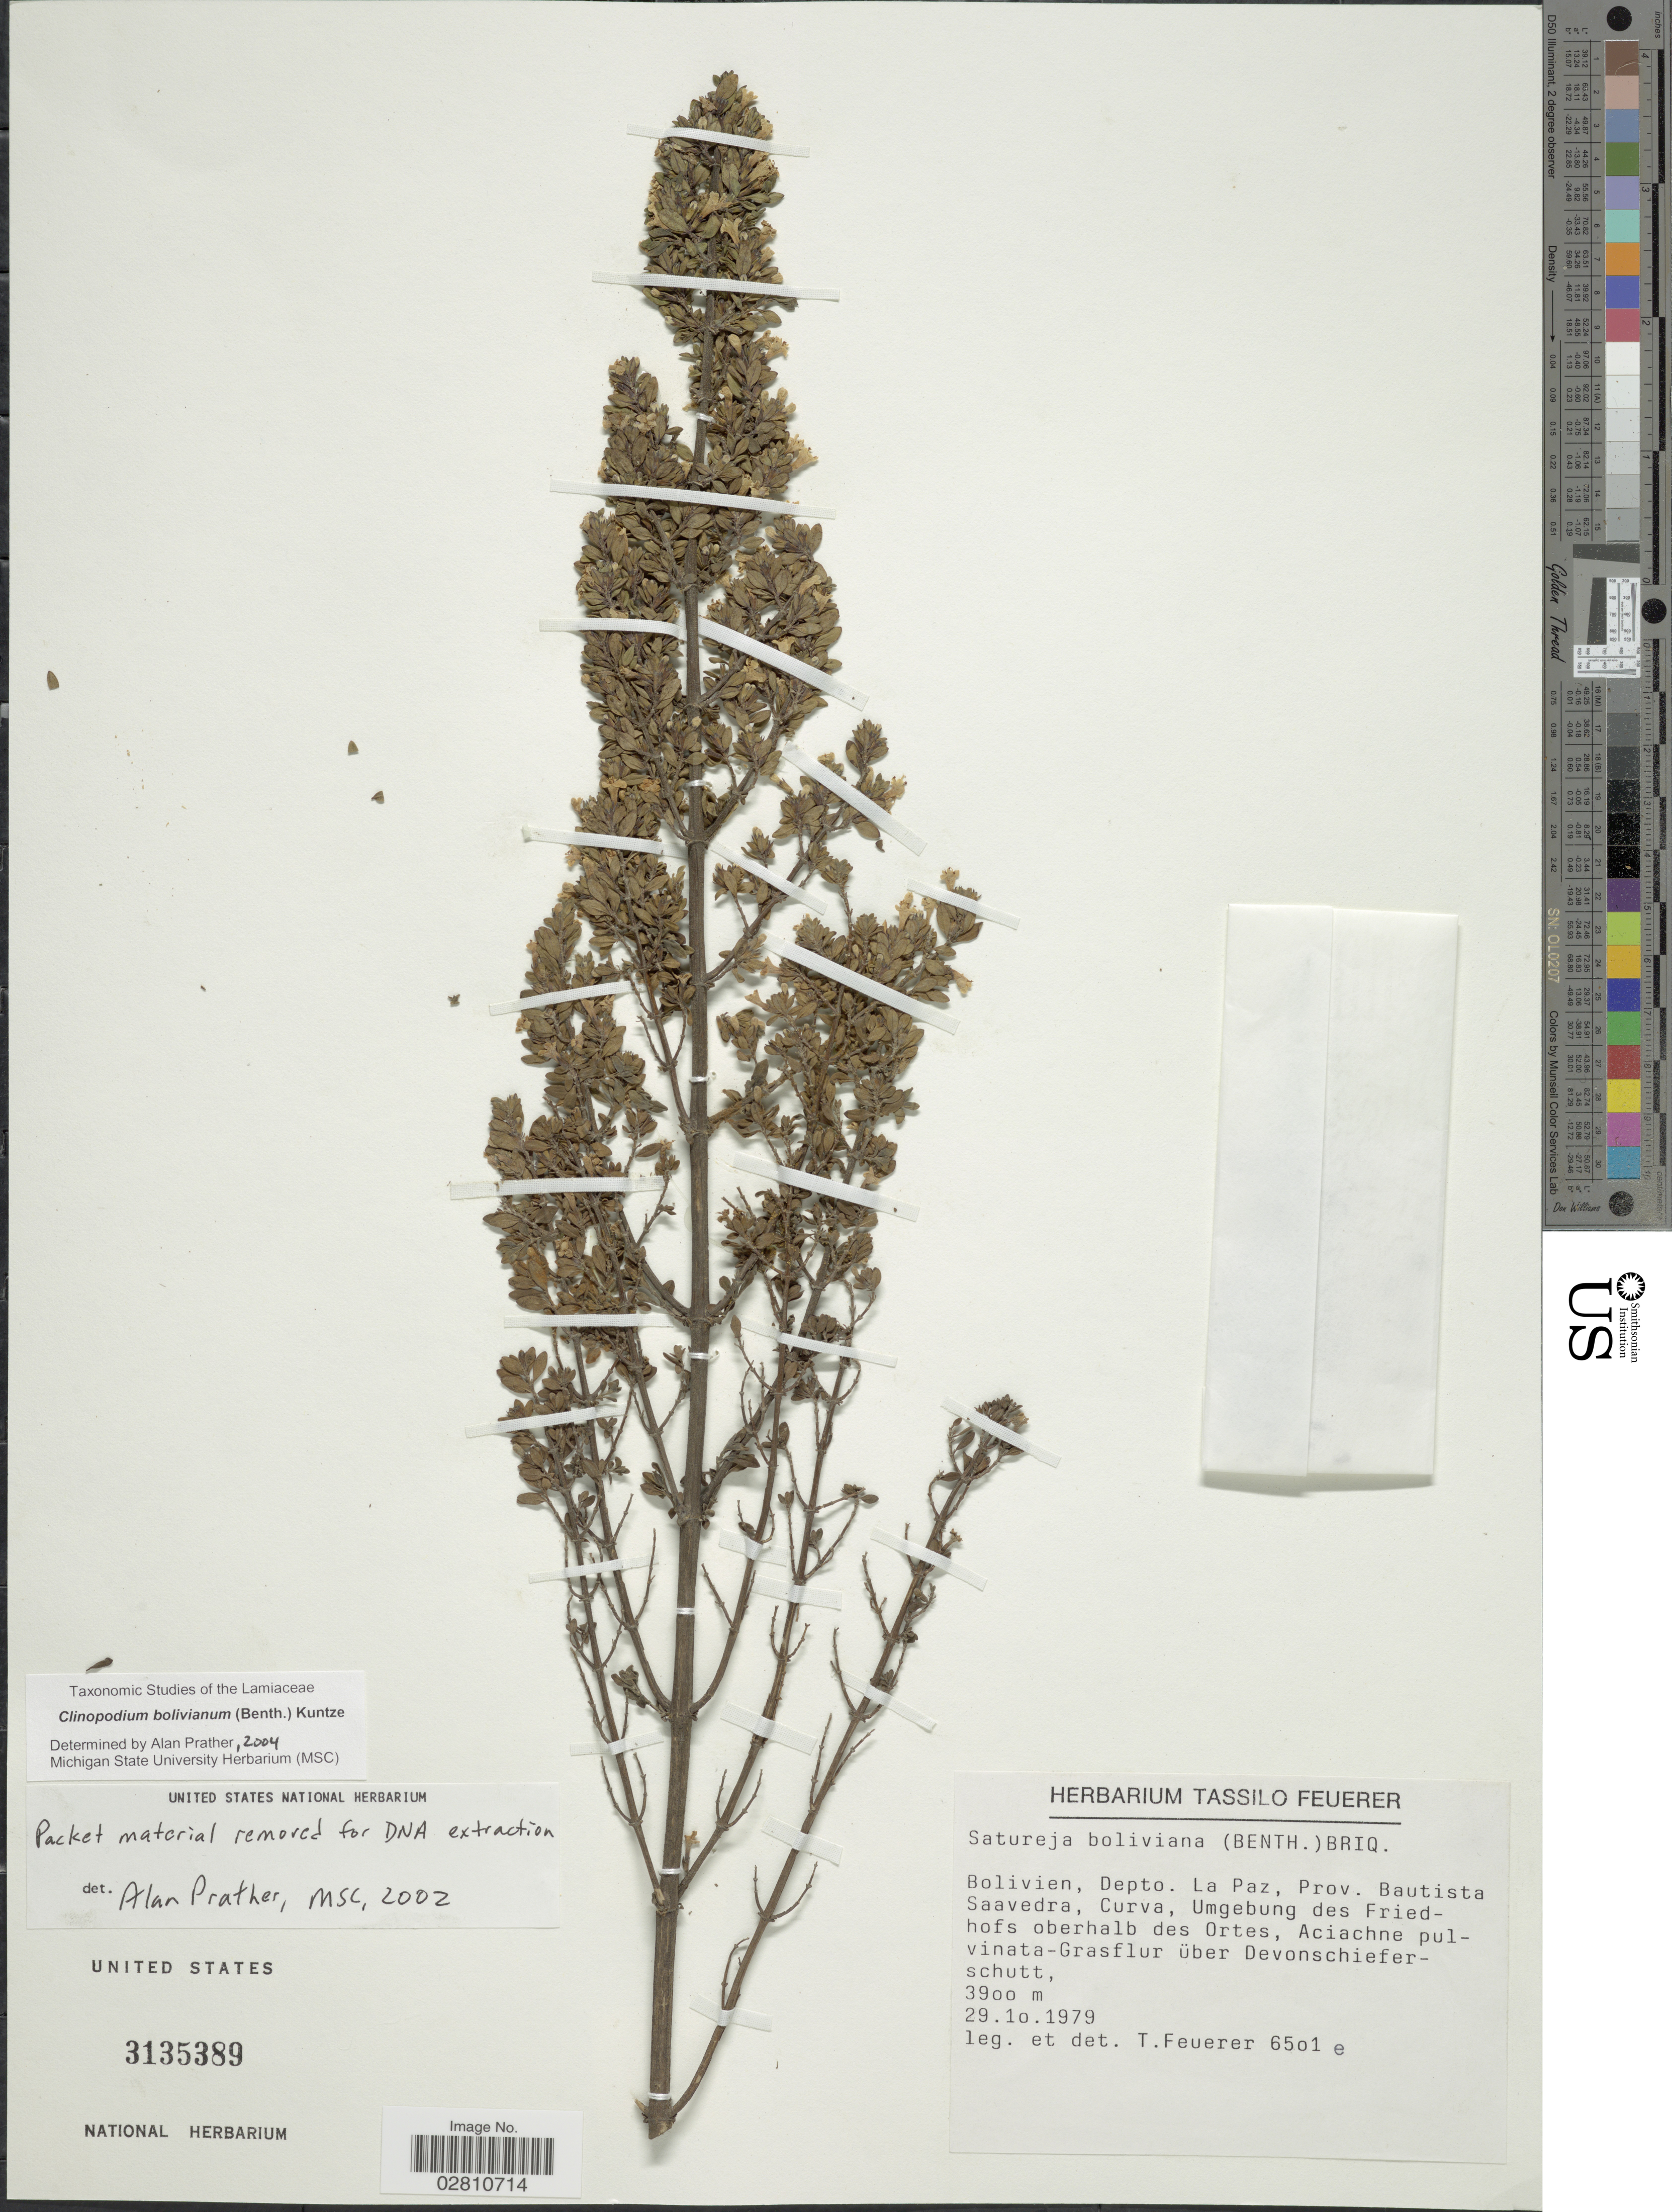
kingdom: Plantae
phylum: Tracheophyta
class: Magnoliopsida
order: Lamiales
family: Lamiaceae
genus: Clinopodium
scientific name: Clinopodium bolivianum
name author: (Benth.) Kuntze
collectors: T. Feuerer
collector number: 6501e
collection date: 1979-10-29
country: Bolivia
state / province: La Paz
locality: Bolivien, Depto, La Paz: Prov. Bautista Saavedra, Curva.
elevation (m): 3900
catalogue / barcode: US 3135389